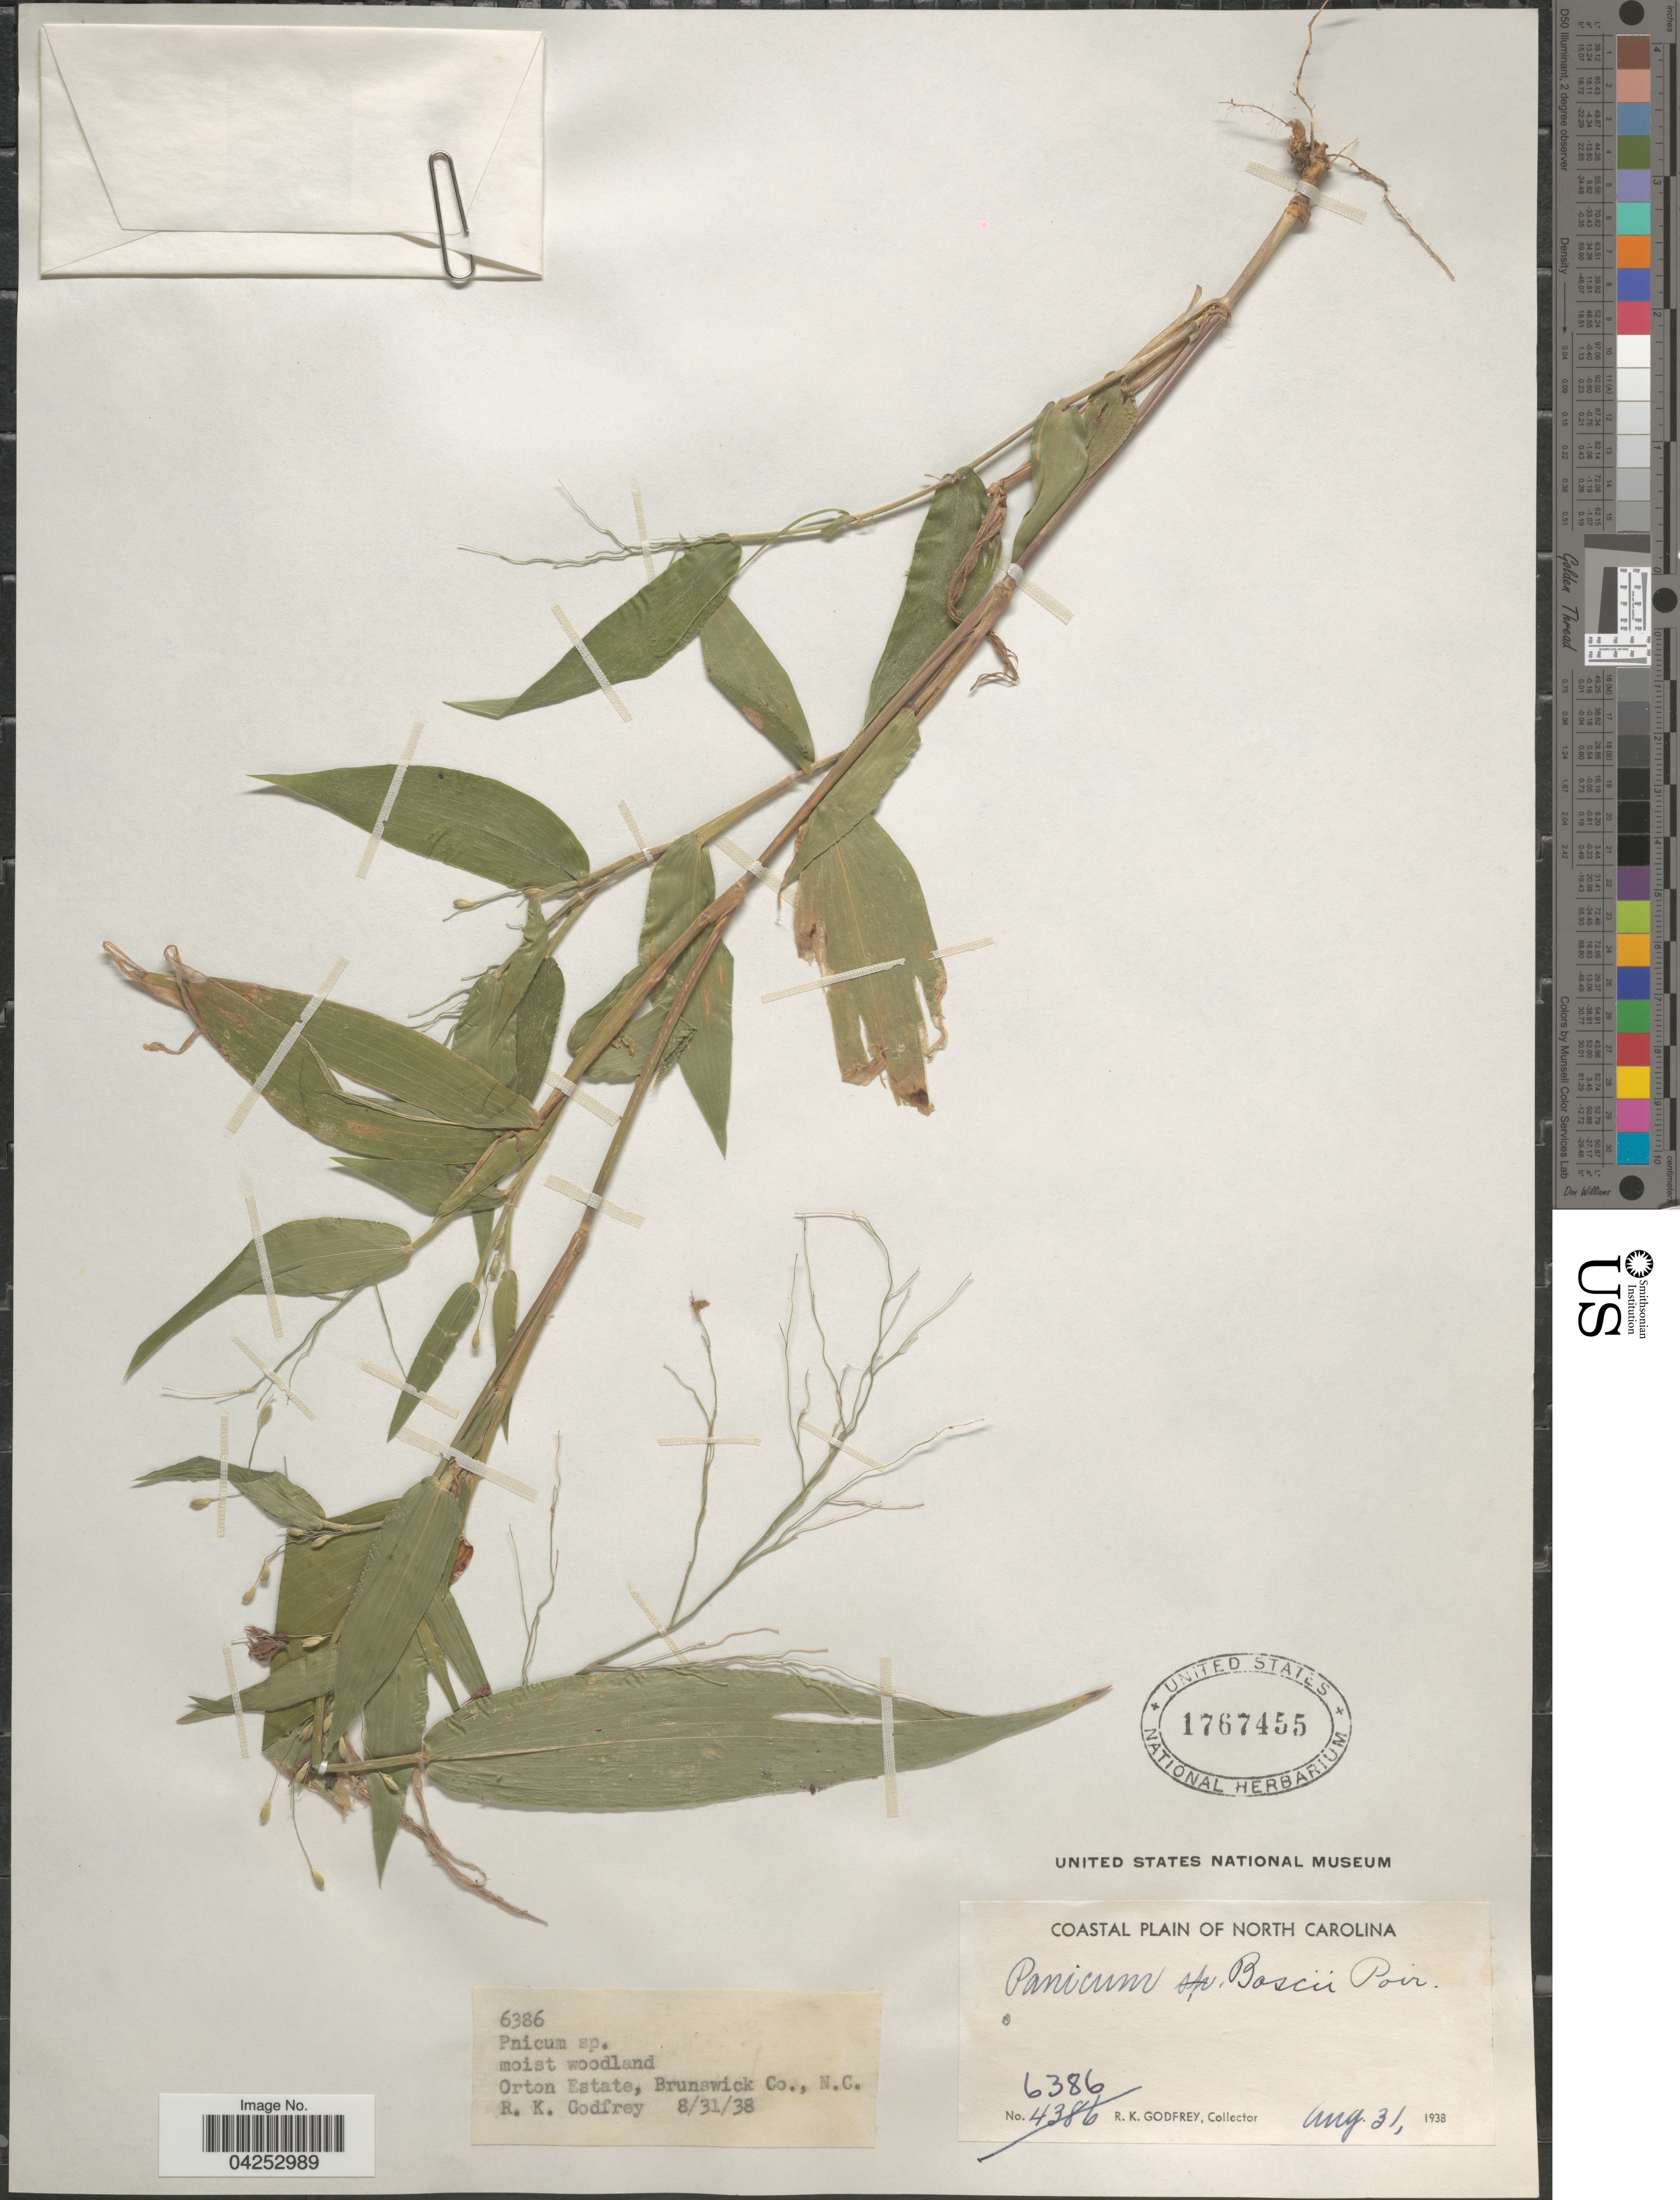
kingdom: Plantae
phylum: Tracheophyta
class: Liliopsida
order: Poales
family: Poaceae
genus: Dichanthelium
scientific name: Dichanthelium boscii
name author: (Poir.) Gould & C.A. Clark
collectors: R. K. Godfrey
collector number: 6386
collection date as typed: Transcribed d/m/y: 31/8/38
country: United States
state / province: North Carolina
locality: Moist woodland. Orton Estate, Brunswick Co. Coastal Plain of North Carolina.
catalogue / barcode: US 1767455